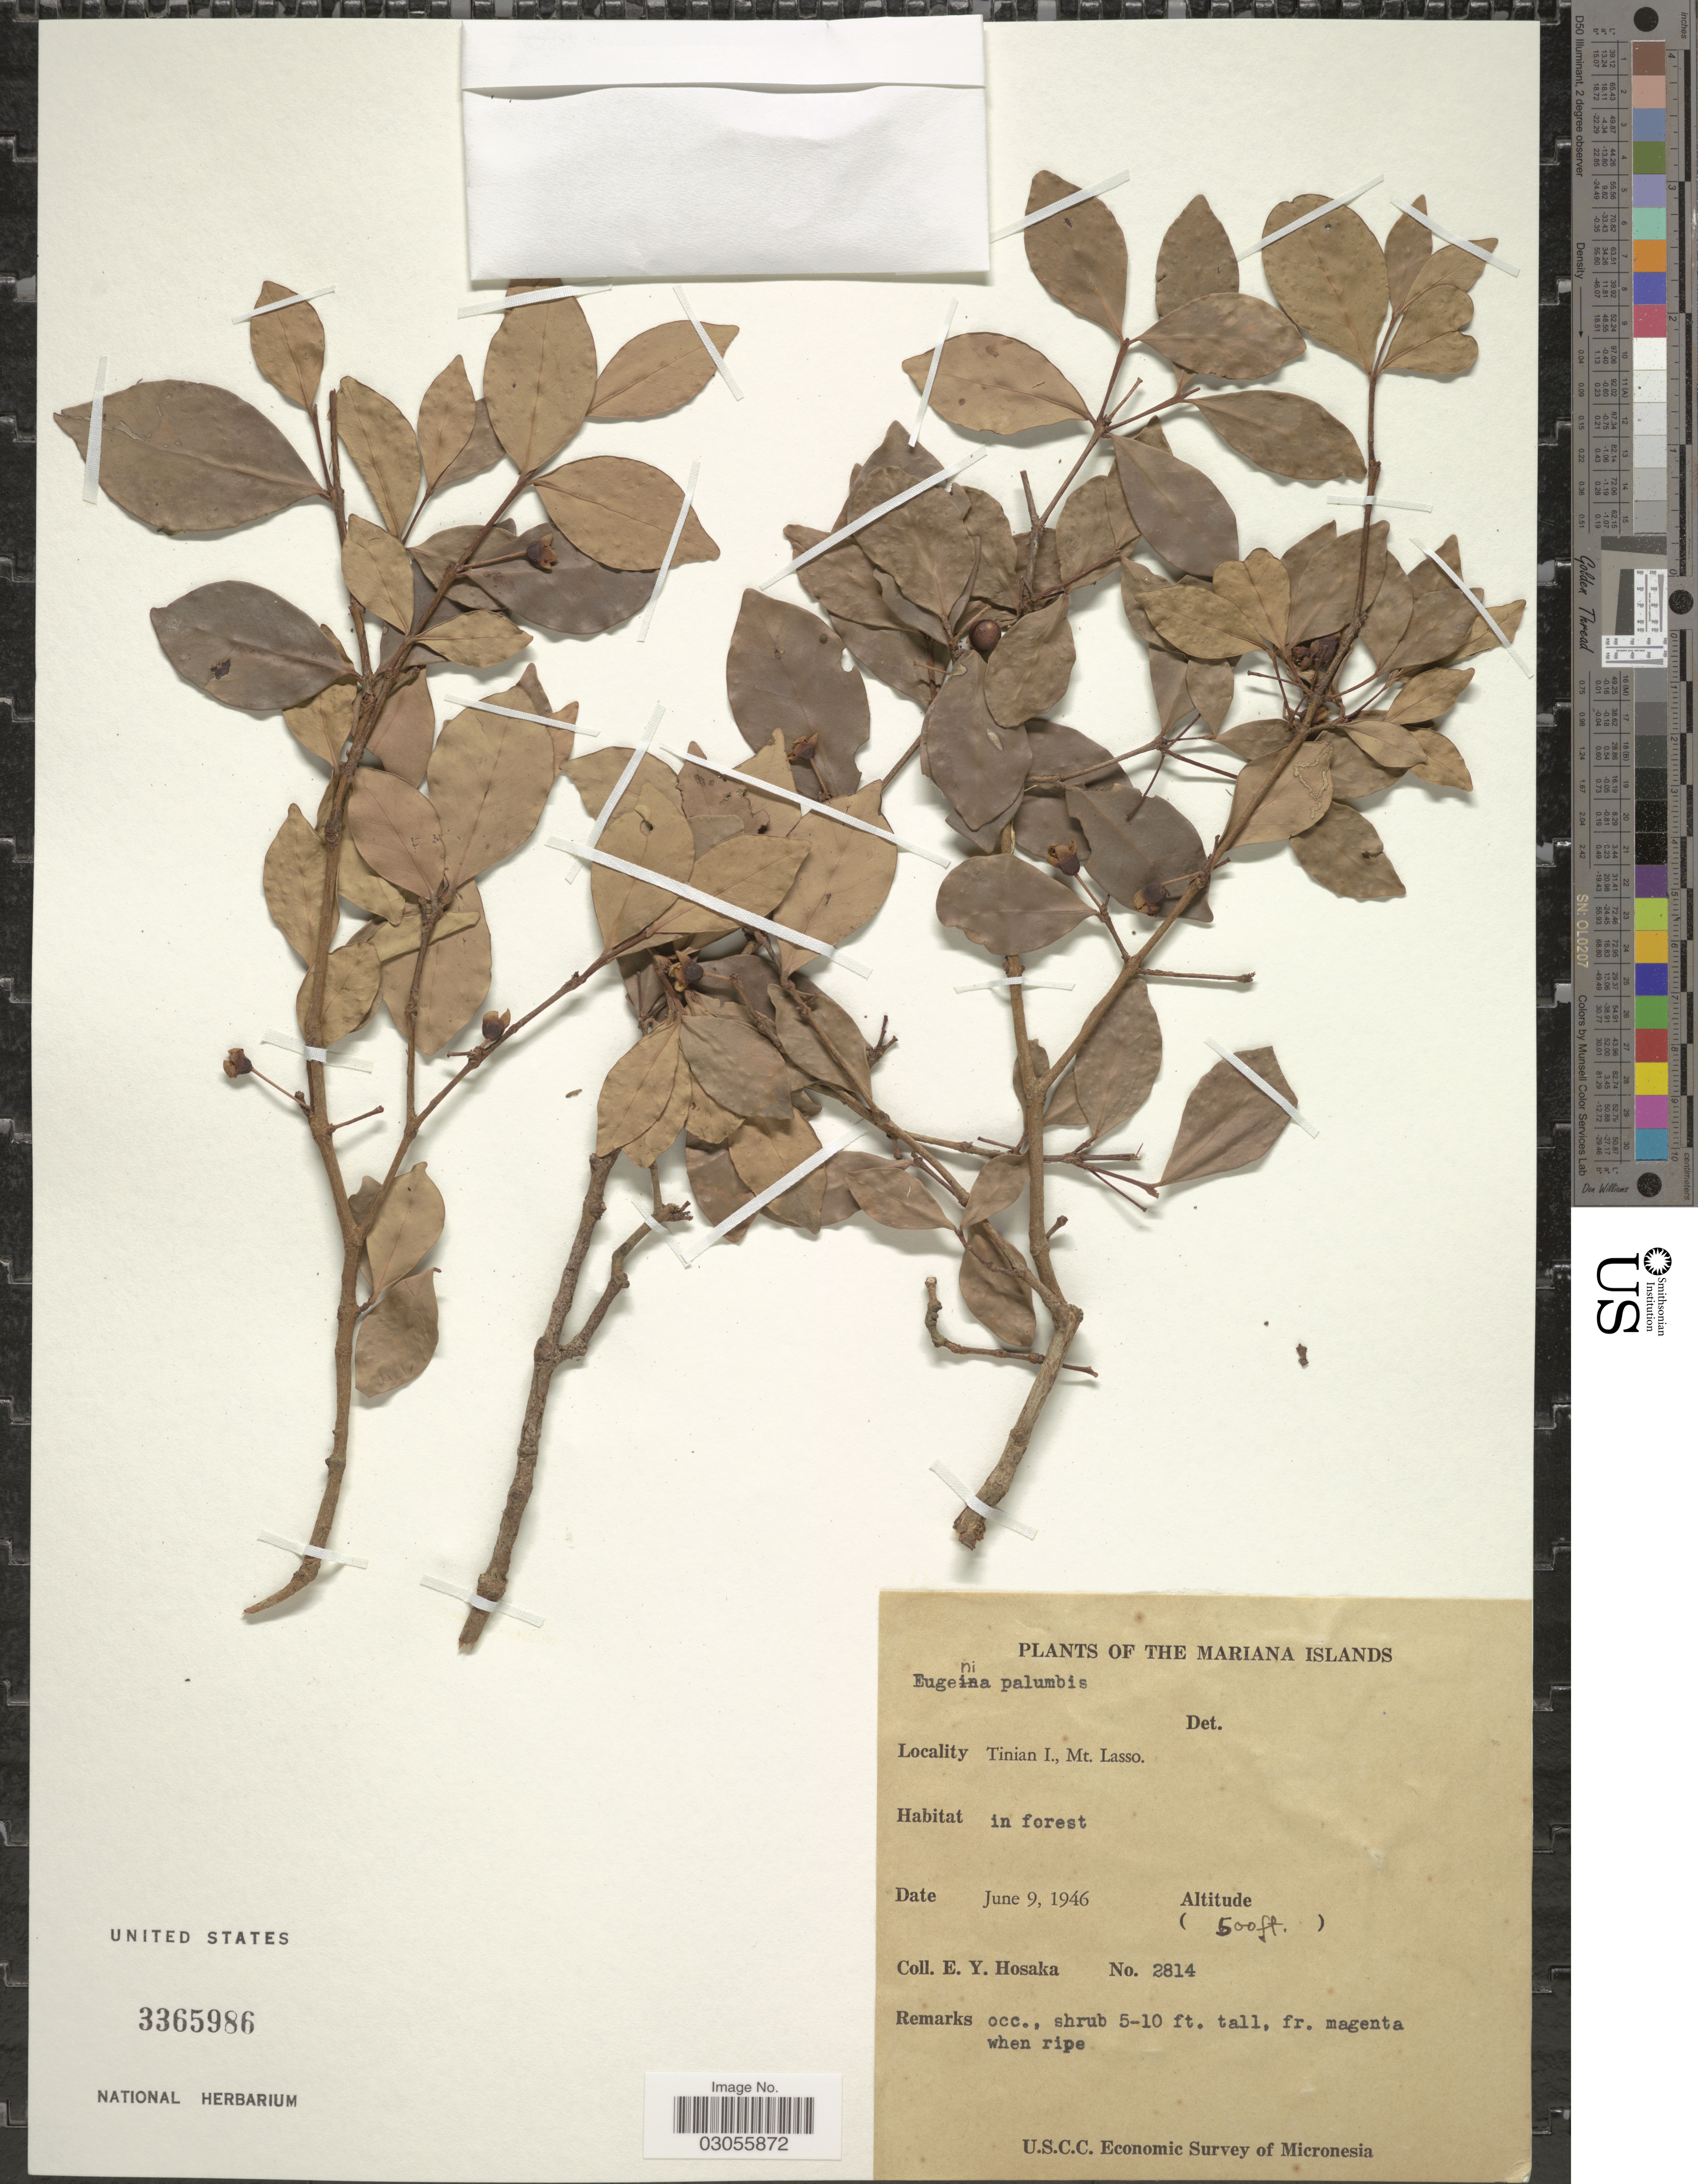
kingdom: Plantae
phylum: Tracheophyta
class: Magnoliopsida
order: Myrtales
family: Myrtaceae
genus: Eugenia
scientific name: Eugenia palumbis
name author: Merr.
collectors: E. Y. Hosaka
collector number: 2814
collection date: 1946-06-09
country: Northern Mariana Islands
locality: Mariana Islands. Tinian I., Mt. Lasso.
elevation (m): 152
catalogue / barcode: US 3365986